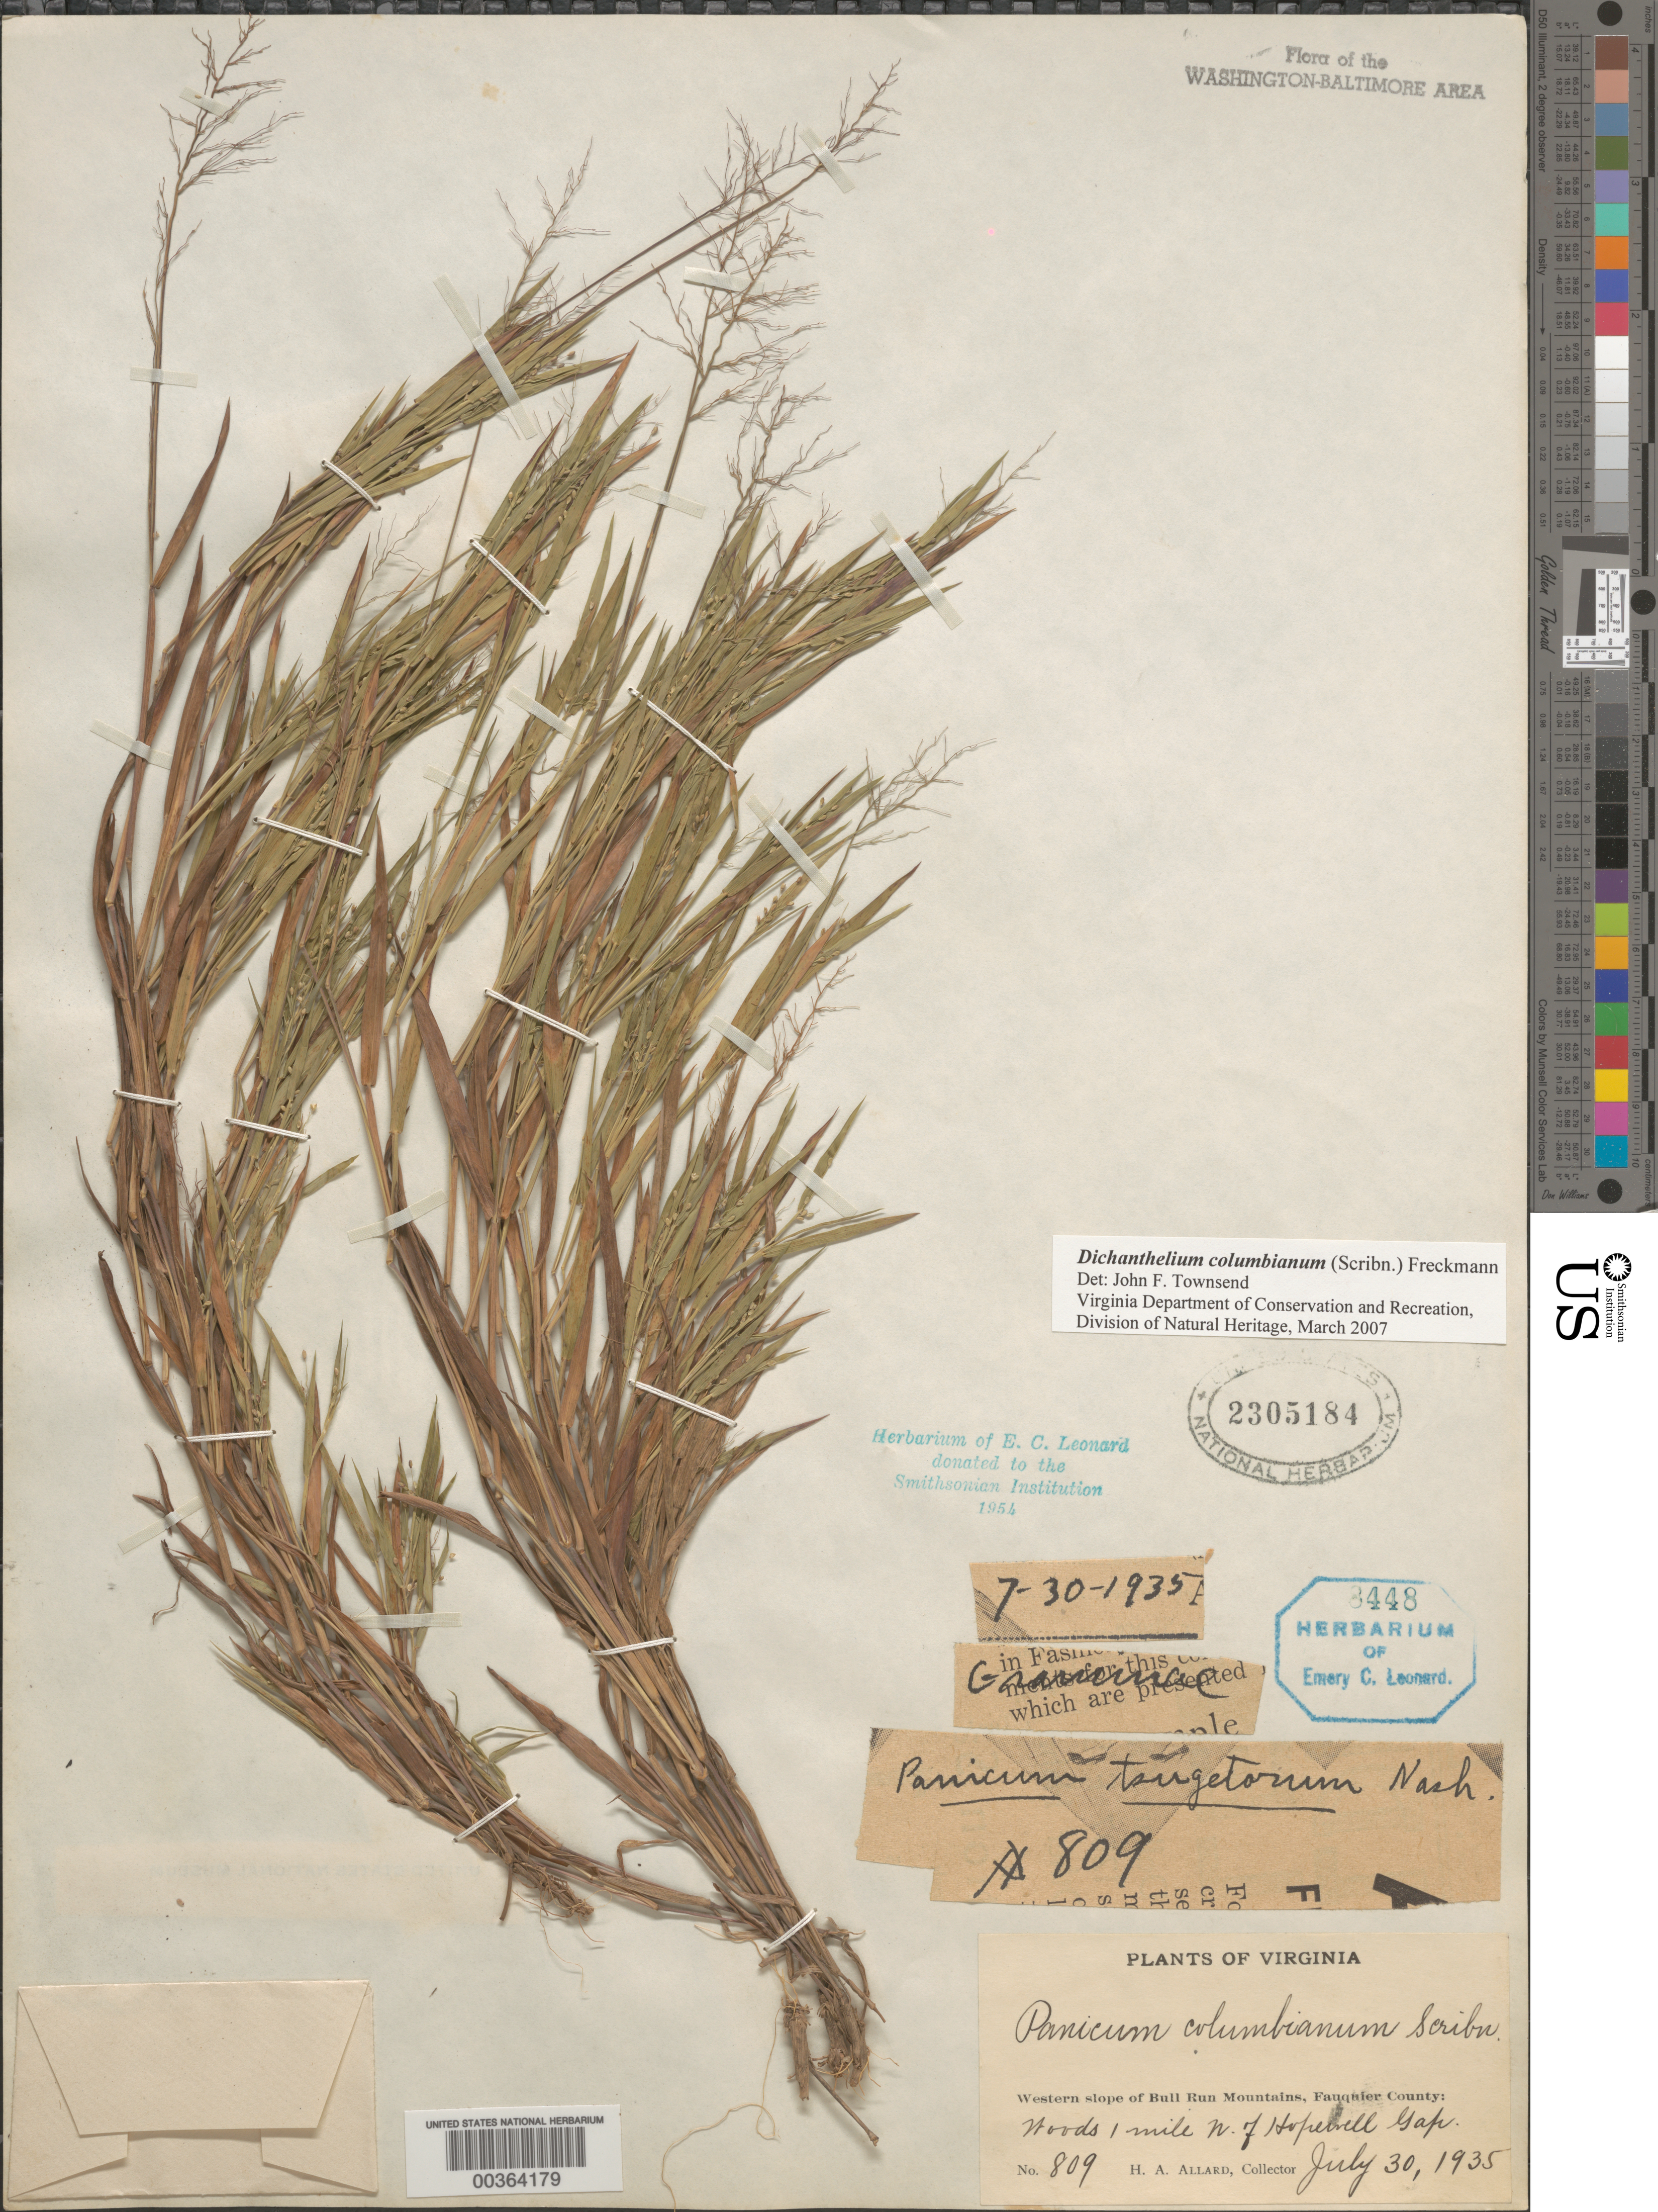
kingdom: Plantae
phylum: Tracheophyta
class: Liliopsida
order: Poales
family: Poaceae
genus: Dichanthelium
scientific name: Dichanthelium columbianum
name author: (Scribn.) Freckmann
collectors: H. A. Allard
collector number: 809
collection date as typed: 30 Jul 1935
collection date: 1935-07-30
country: United States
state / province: Virginia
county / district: Fauquier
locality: N of Hopewell Gap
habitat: Woods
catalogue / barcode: US 2305184